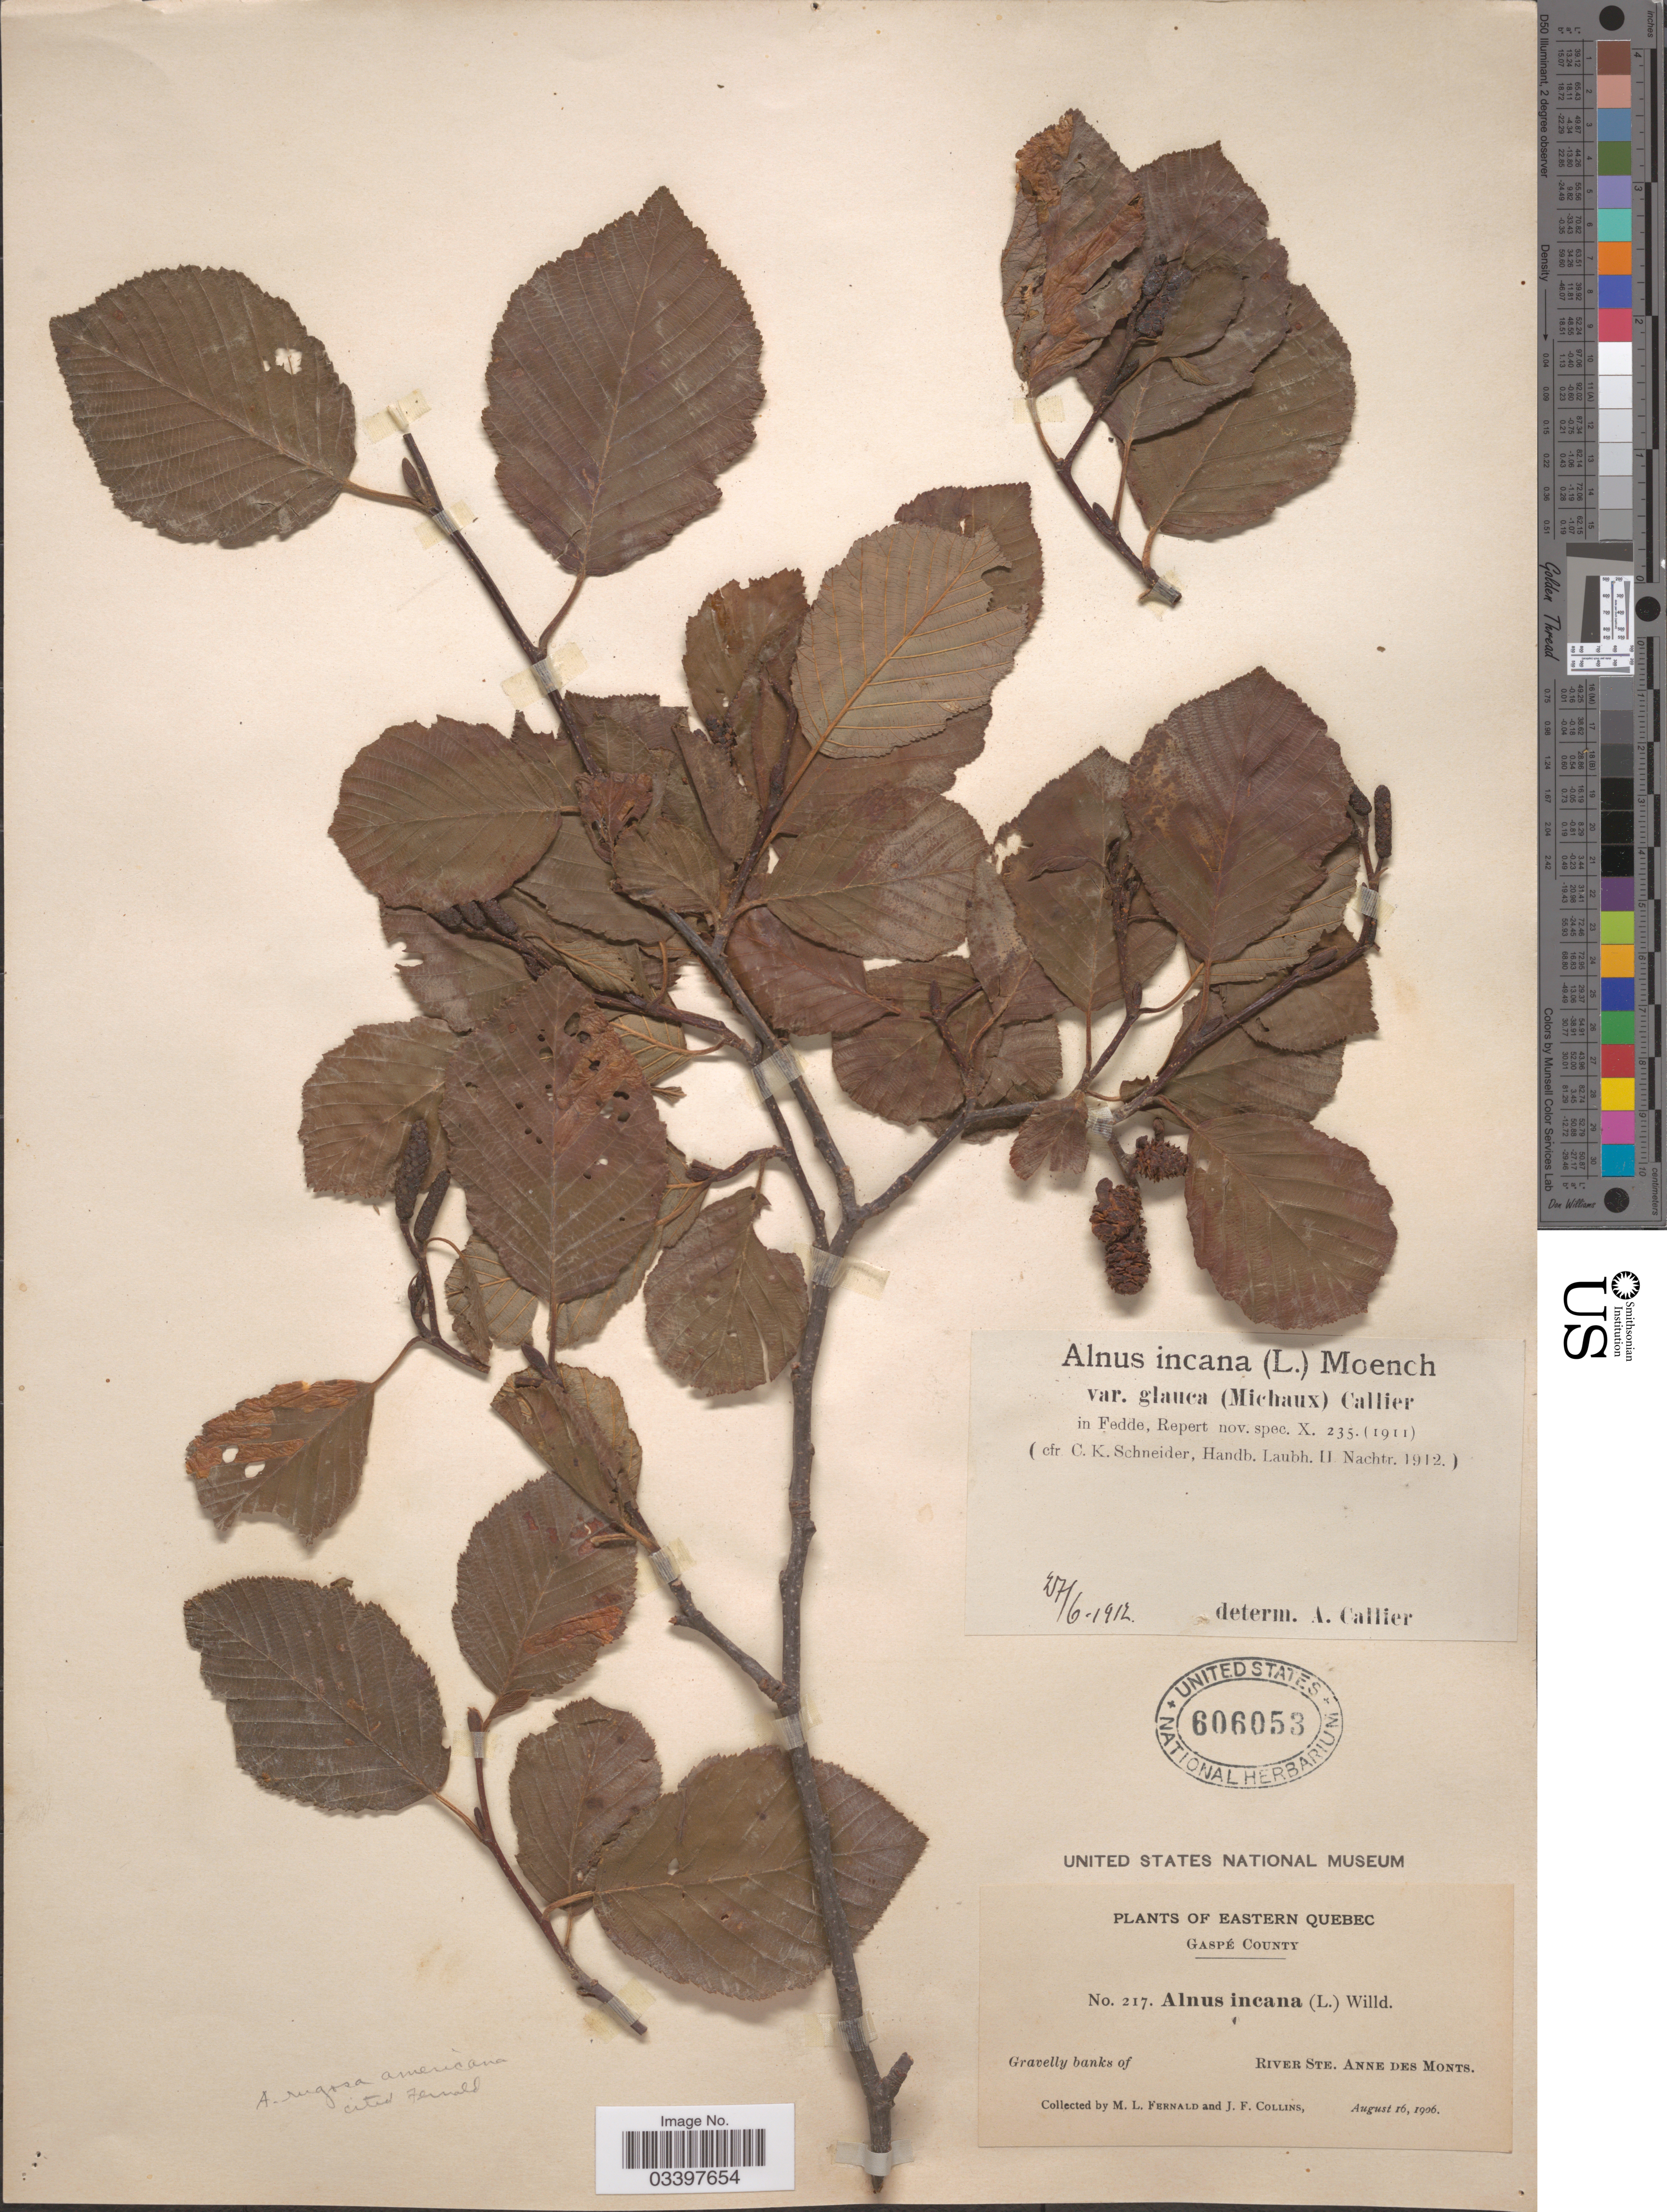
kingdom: Plantae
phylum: Tracheophyta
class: Magnoliopsida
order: Fagales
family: Betulaceae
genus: Alnus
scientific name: Alnus incana subsp. rugosa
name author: (Du Roi) R.T. Clausen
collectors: M. L. Fernald & J. Collins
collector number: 217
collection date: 1906-08-16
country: Canada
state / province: Quebec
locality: Eastern Quebec. Gaspé County. Gravelly banks of River Ste. Anne des Monts.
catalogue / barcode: US 606053